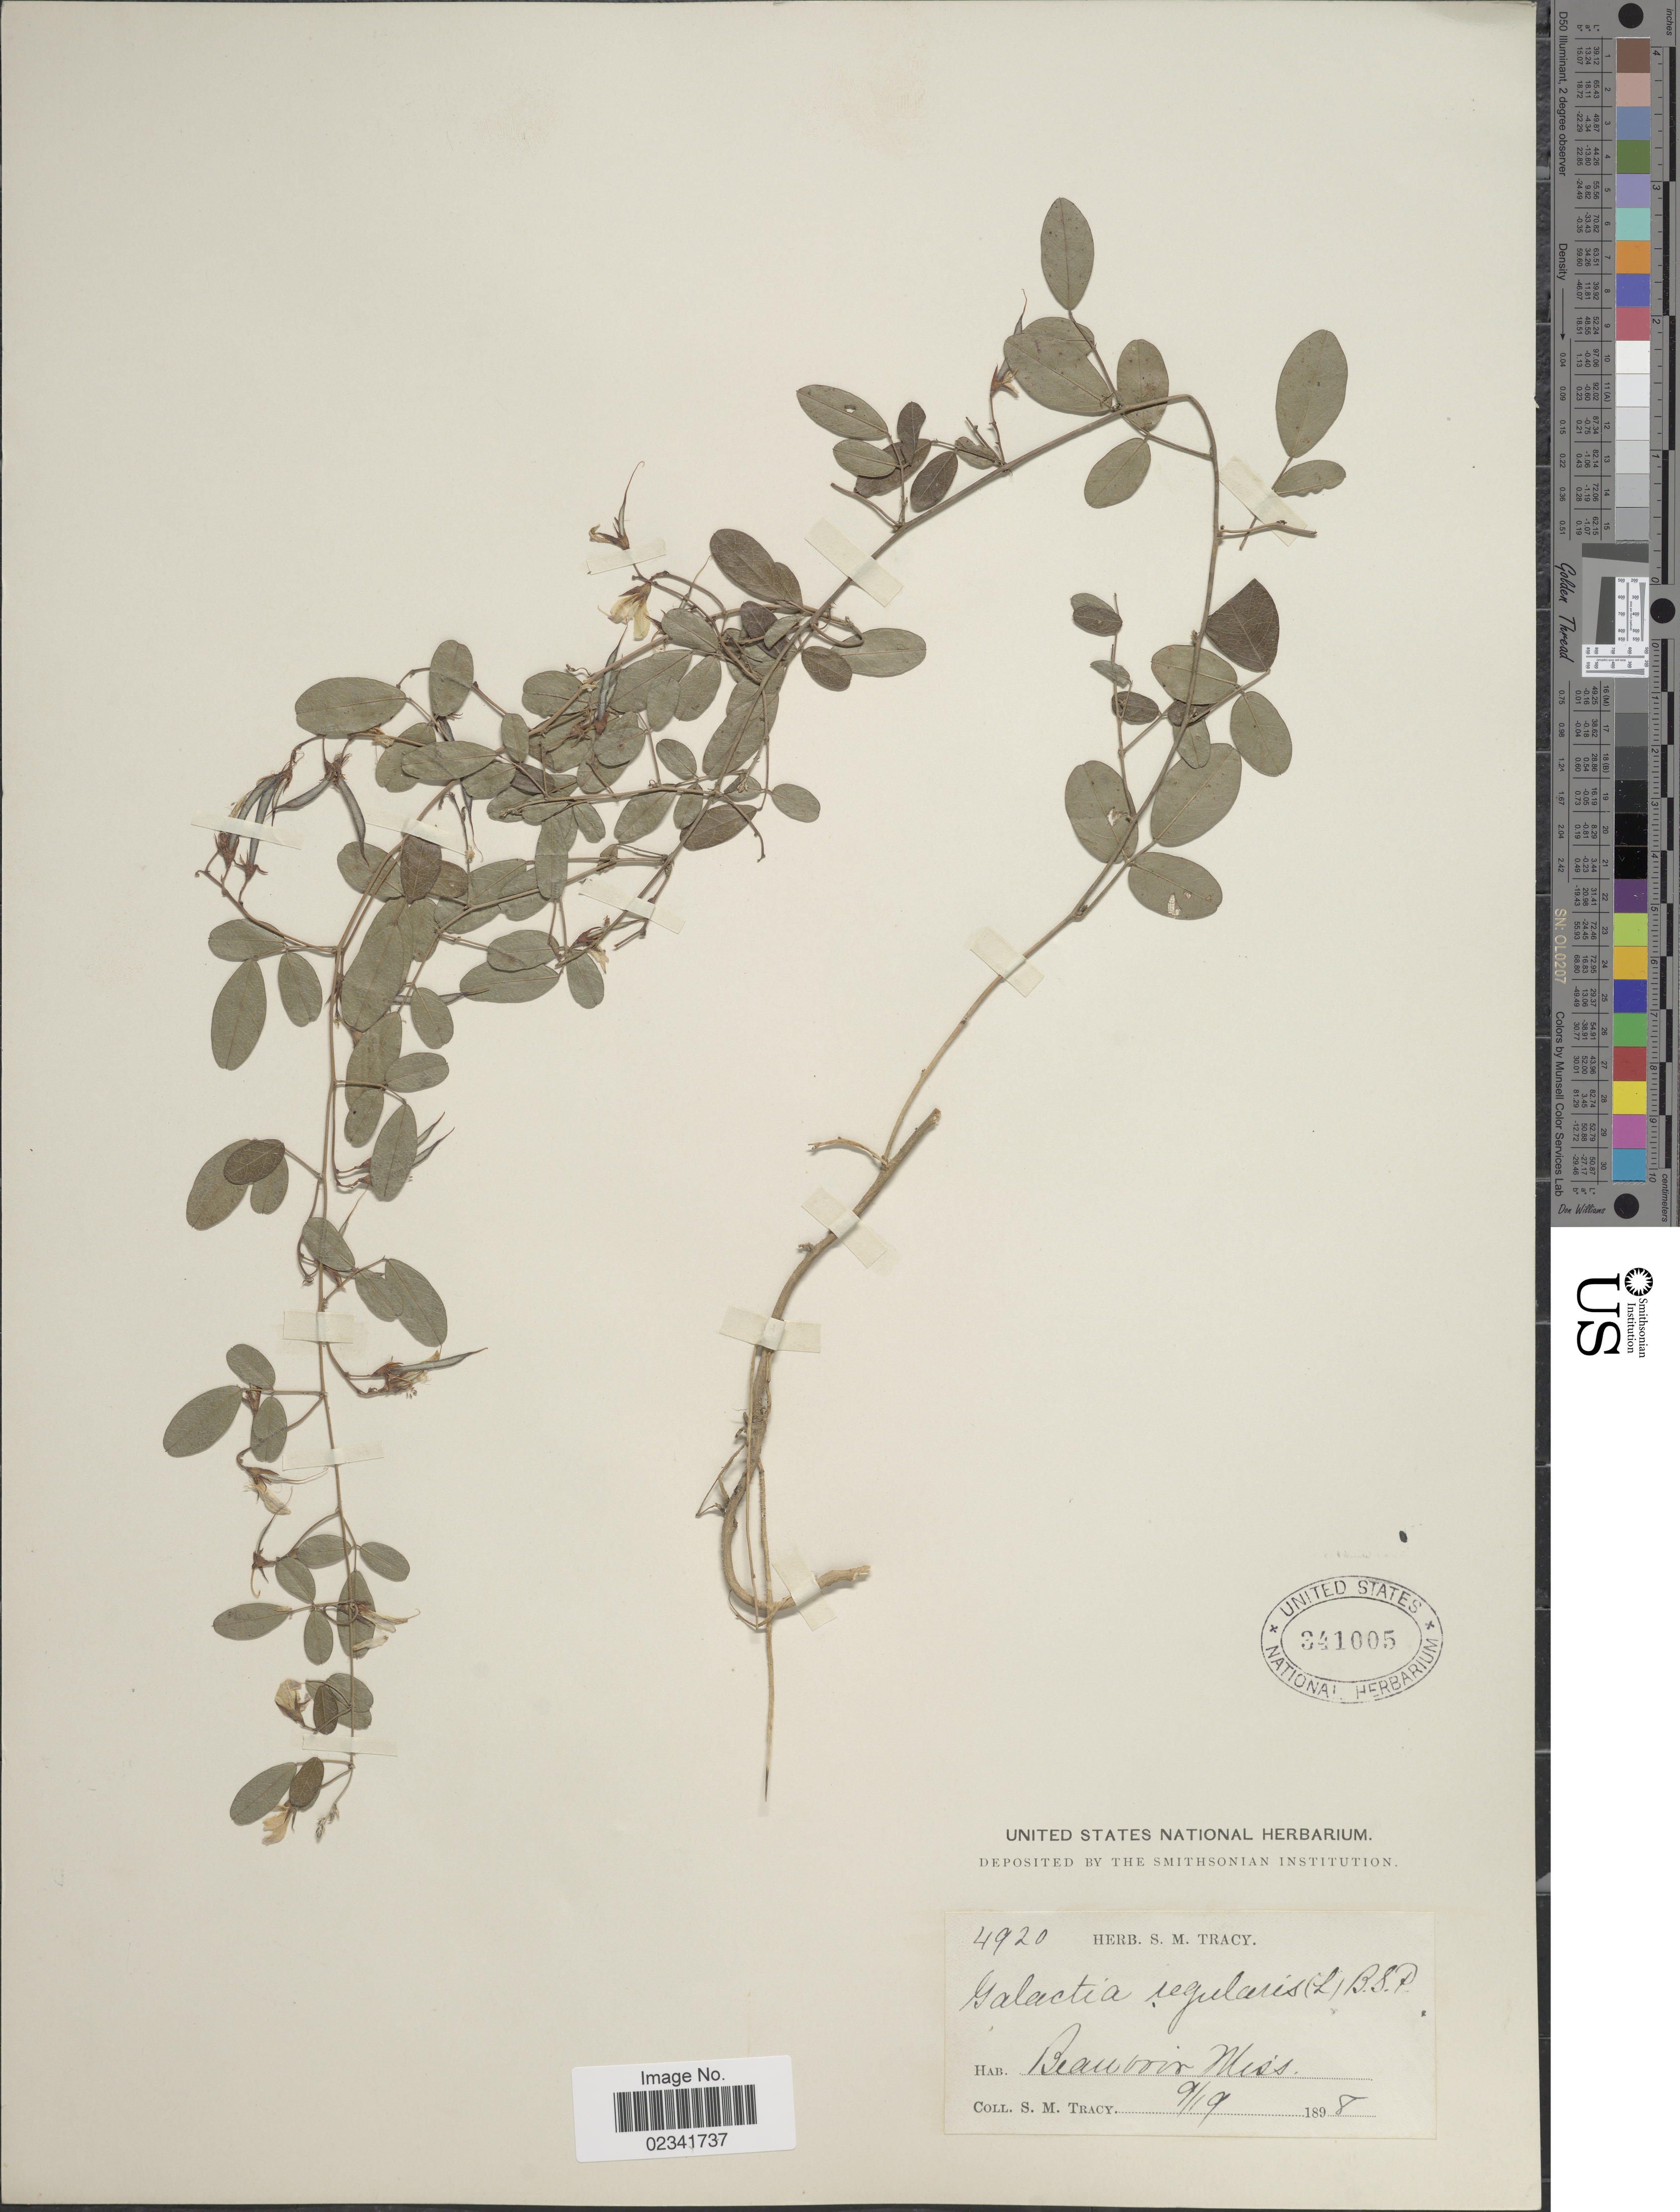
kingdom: Plantae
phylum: Tracheophyta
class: Magnoliopsida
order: Fabales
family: Fabaceae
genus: Galactia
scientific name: Galactia regularis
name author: (L.) Britton, Stearns & Poggenb.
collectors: S. M. Tracy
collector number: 4920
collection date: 1898-09-19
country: United States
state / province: Mississippi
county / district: Harrison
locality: Beauvoir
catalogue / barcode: US 341005